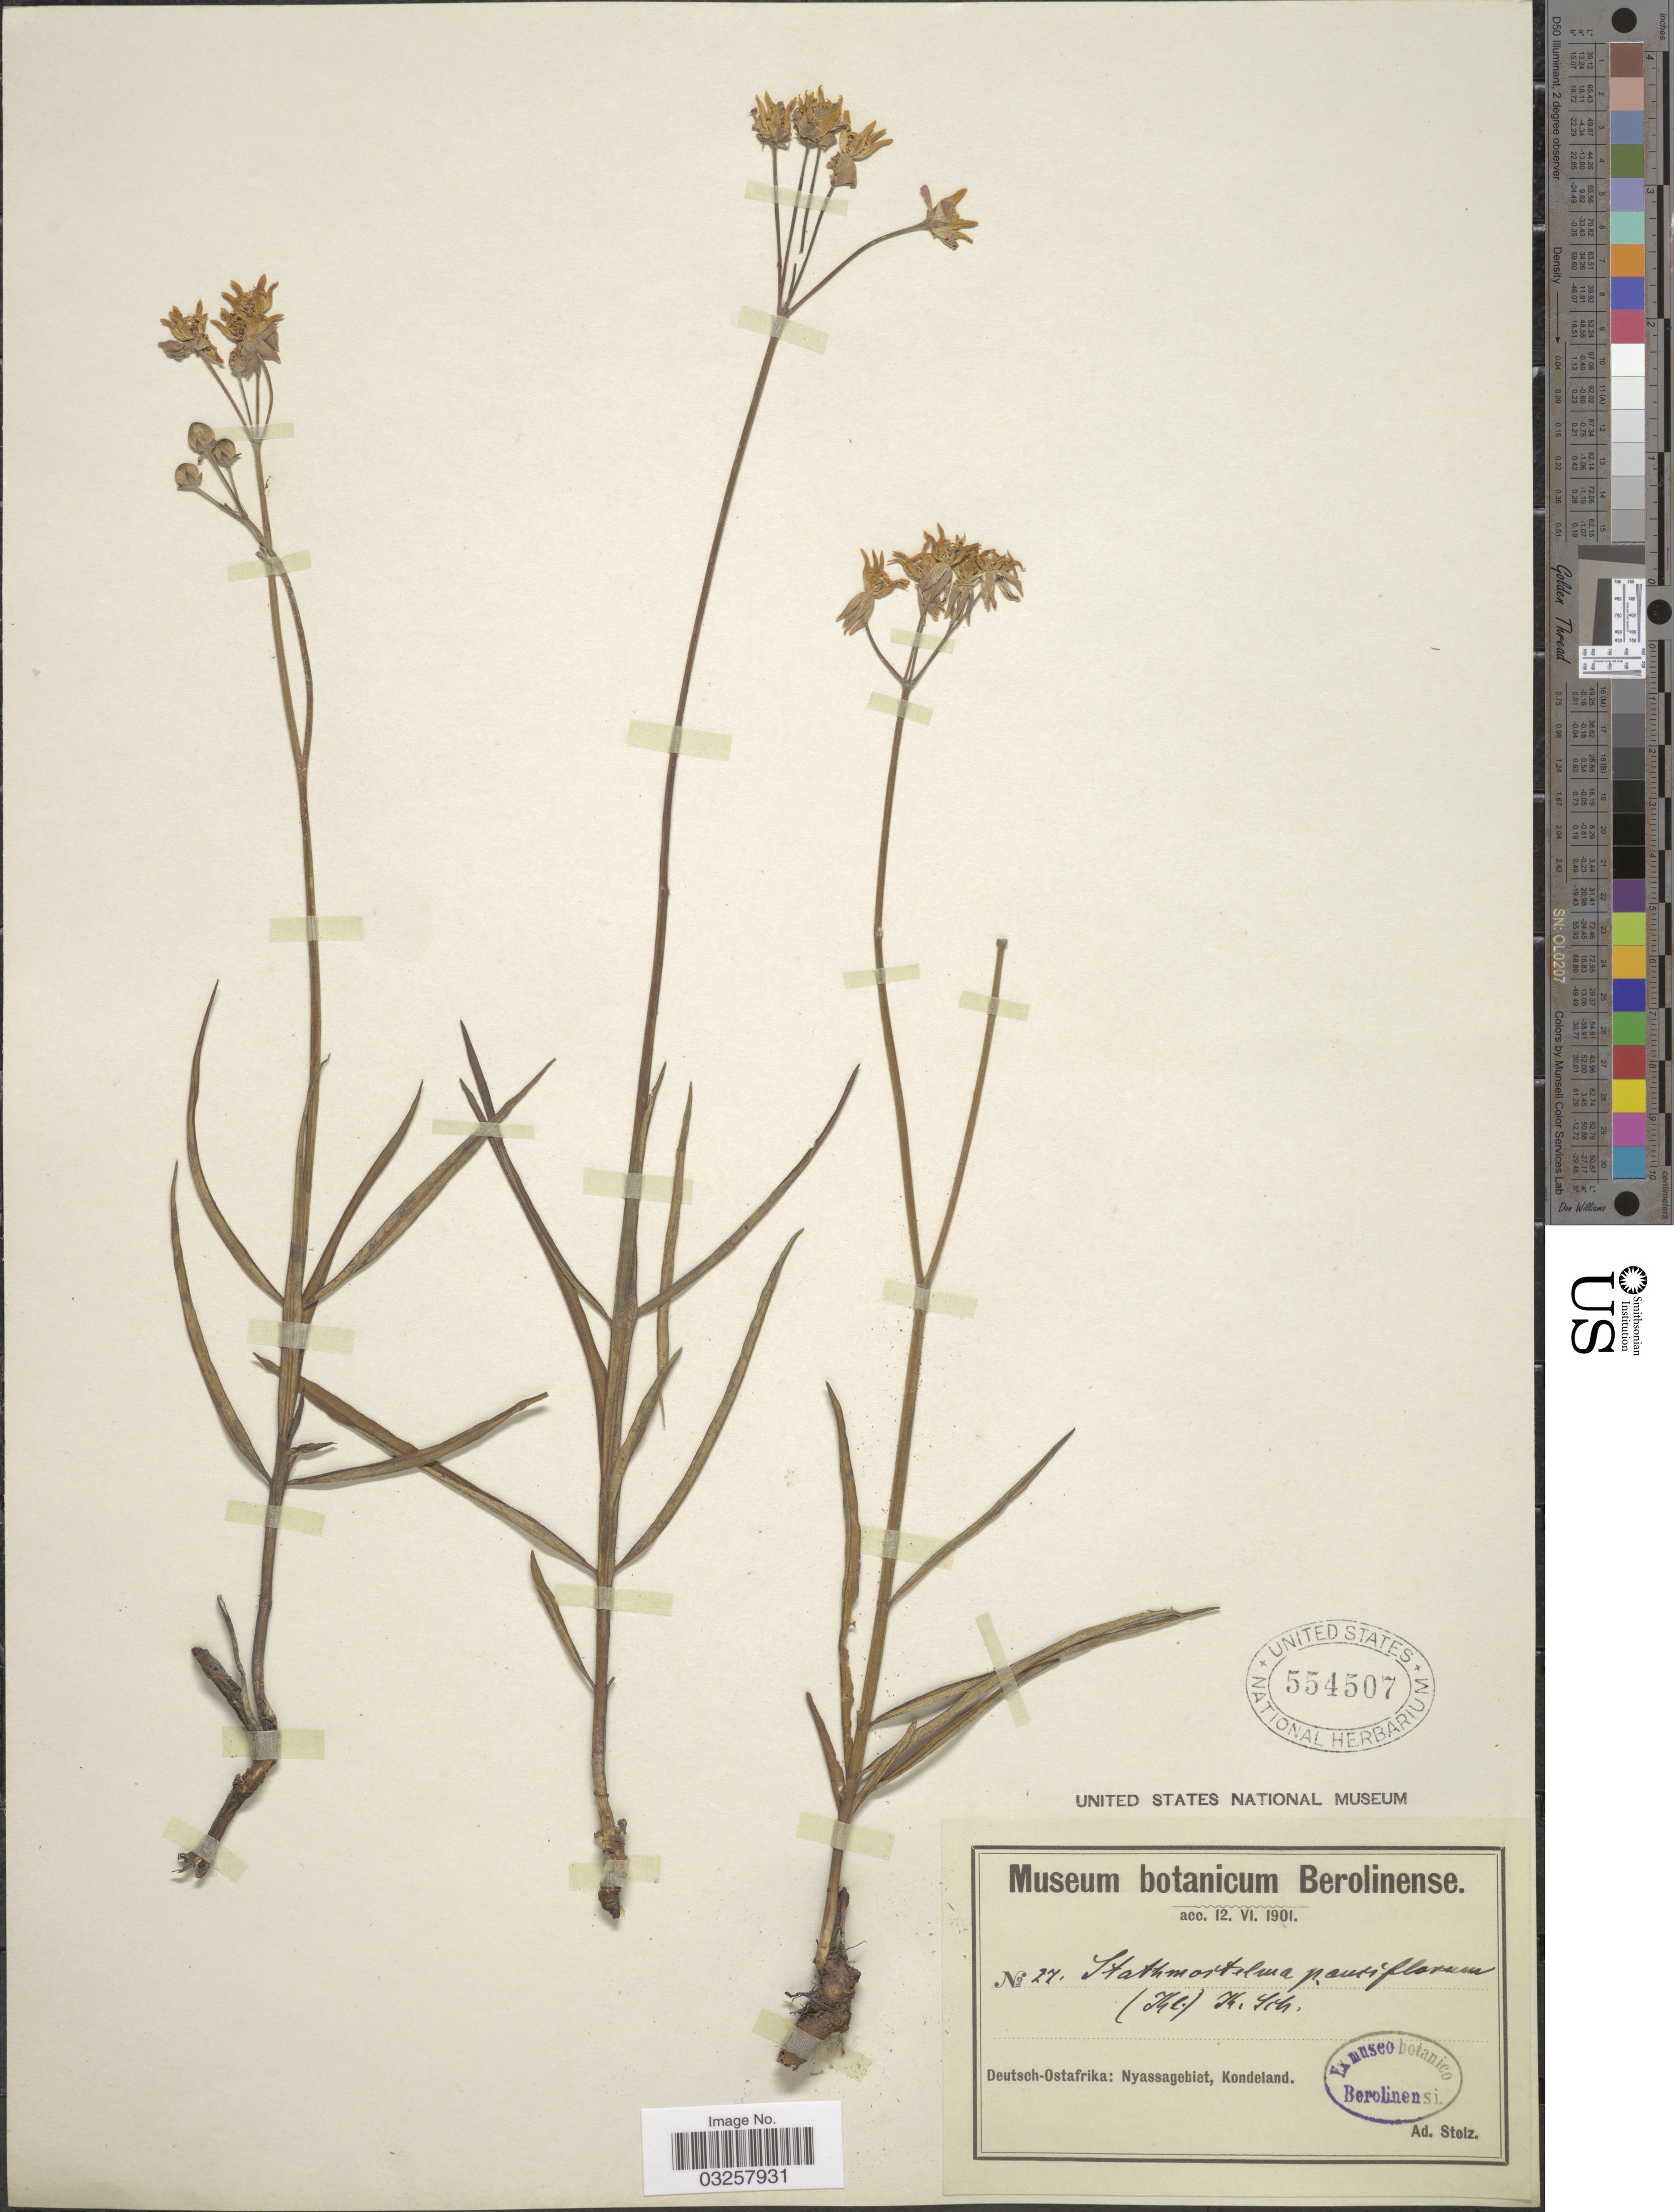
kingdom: Plantae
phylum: Tracheophyta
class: Magnoliopsida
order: Gentianales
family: Apocynaceae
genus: Stathmostelma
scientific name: Stathmostelma pauciflorum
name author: (Klotzsch) K. Schum.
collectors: A. Stolz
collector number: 27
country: Malawi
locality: Deutsch-Ostafrika: Nyassagebiet, Kondeland.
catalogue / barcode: US 554507